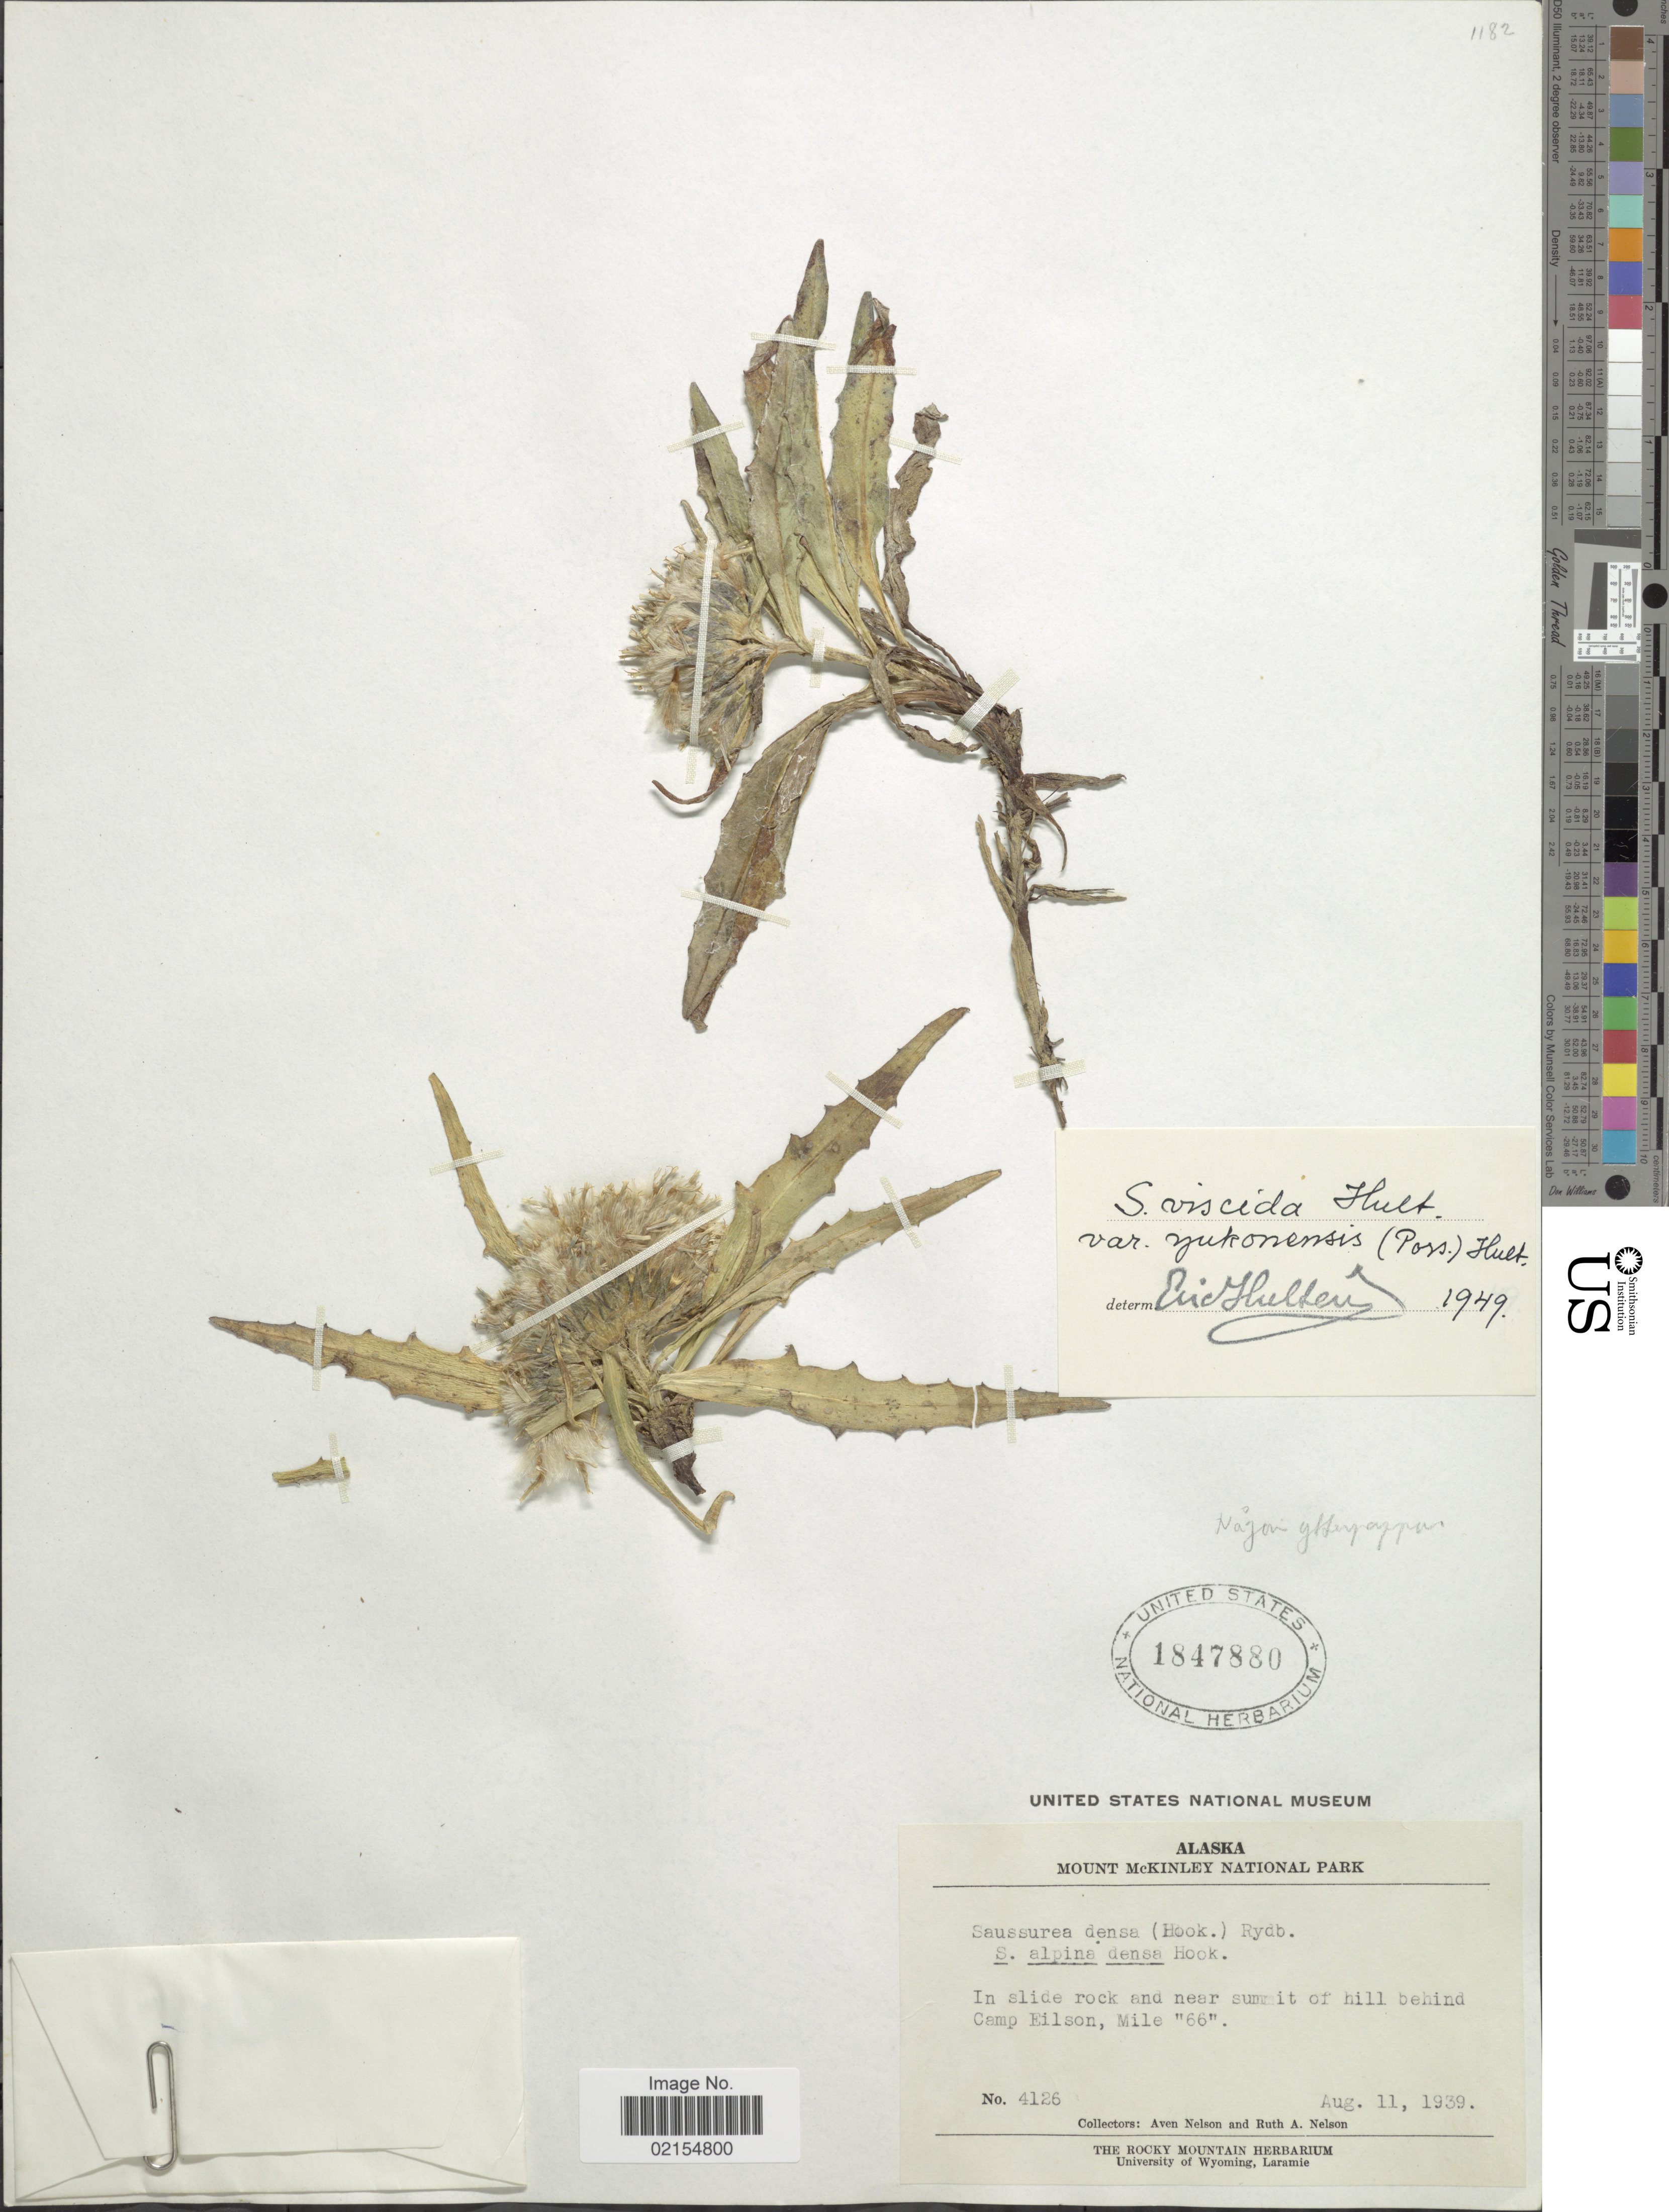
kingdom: Plantae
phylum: Tracheophyta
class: Magnoliopsida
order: Asterales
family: Asteraceae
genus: Saussurea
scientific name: Saussurea angustifolia var. yukonensis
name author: A.E. Porsild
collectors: A. Nelson & R. A. Nelson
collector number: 4126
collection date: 1939-08-11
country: United States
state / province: Alaska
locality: Mount McKinley National Park, In slide rock and near summit of hill behind Camp Eilson, Mile 66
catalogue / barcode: US 1847880